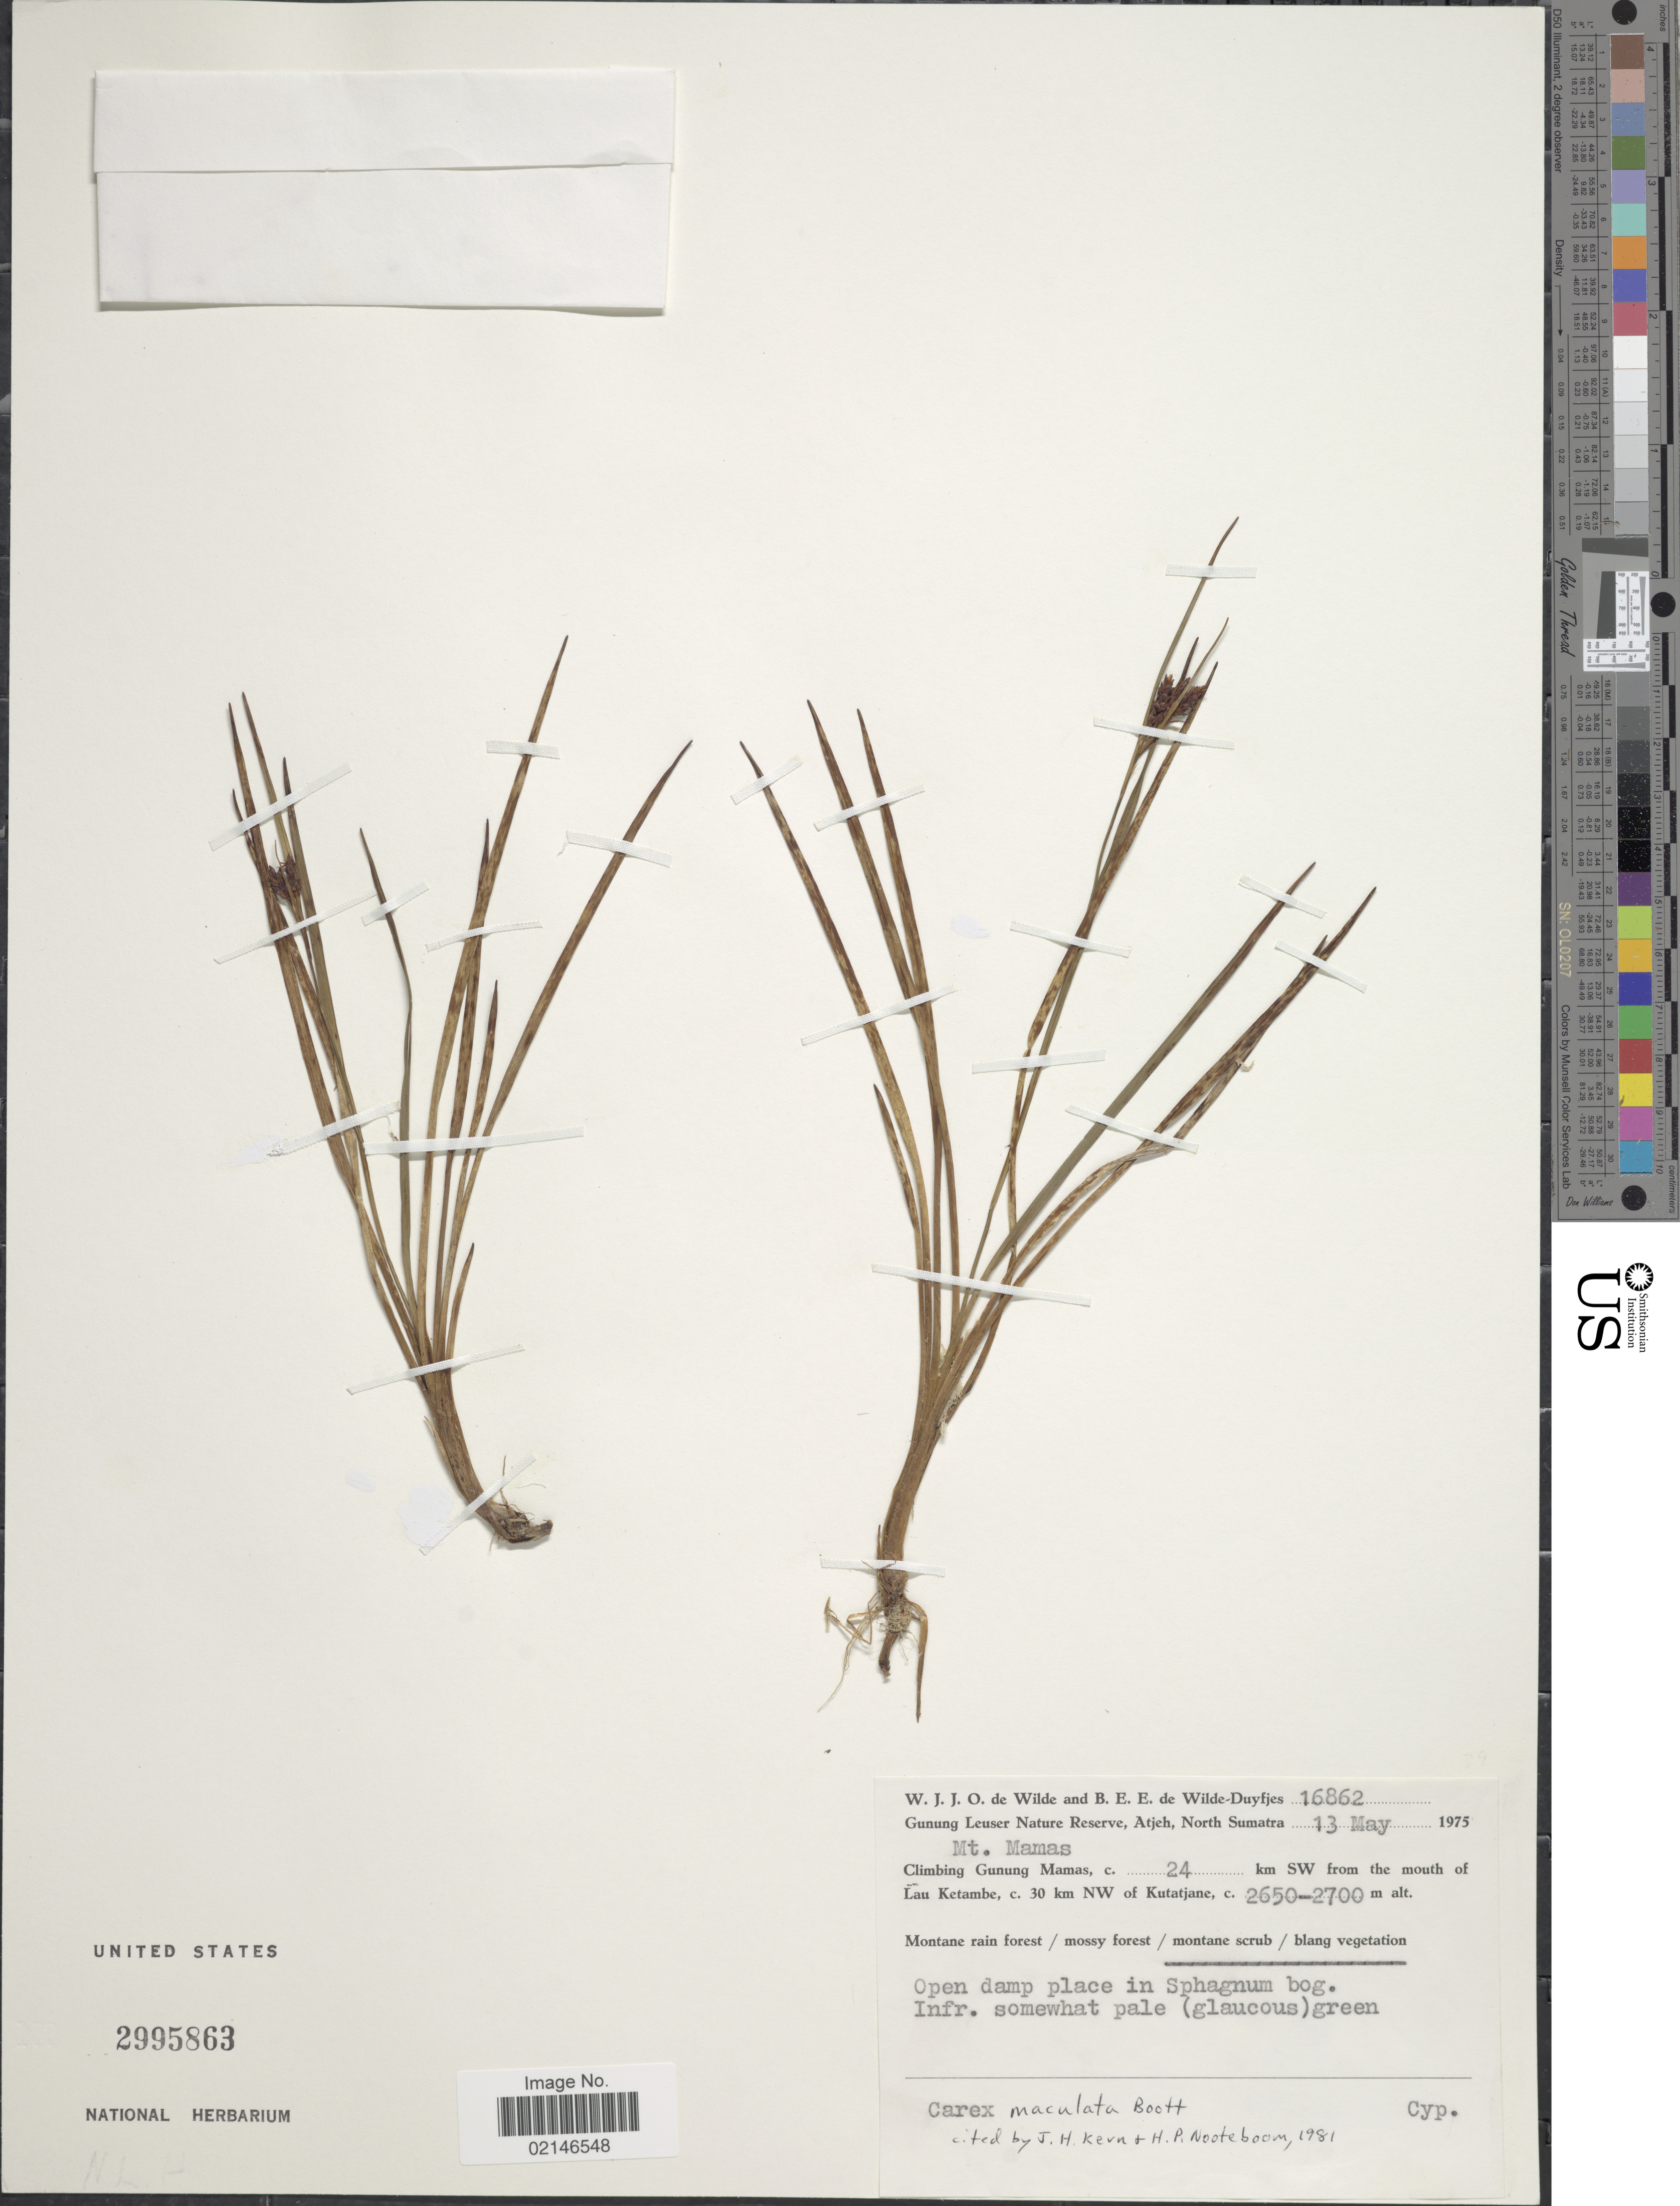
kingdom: Plantae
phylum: Tracheophyta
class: Liliopsida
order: Poales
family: Cyperaceae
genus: Carex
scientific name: Carex maculata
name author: Boott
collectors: W. J. de Wilde & B. E. de Wilde-Duyfjes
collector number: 16862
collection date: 1975-05-13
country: Indonesia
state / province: Sumatra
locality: Gunung Leuser Nature Reserve, Atjeh, North Sumatra, Mt. Mamas, Climbing Gunung Mamas, c. 24 km SW from the mouth of Lau Ketambe, c. 30 km NW of Kutatjane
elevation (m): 2650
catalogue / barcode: US 2995863